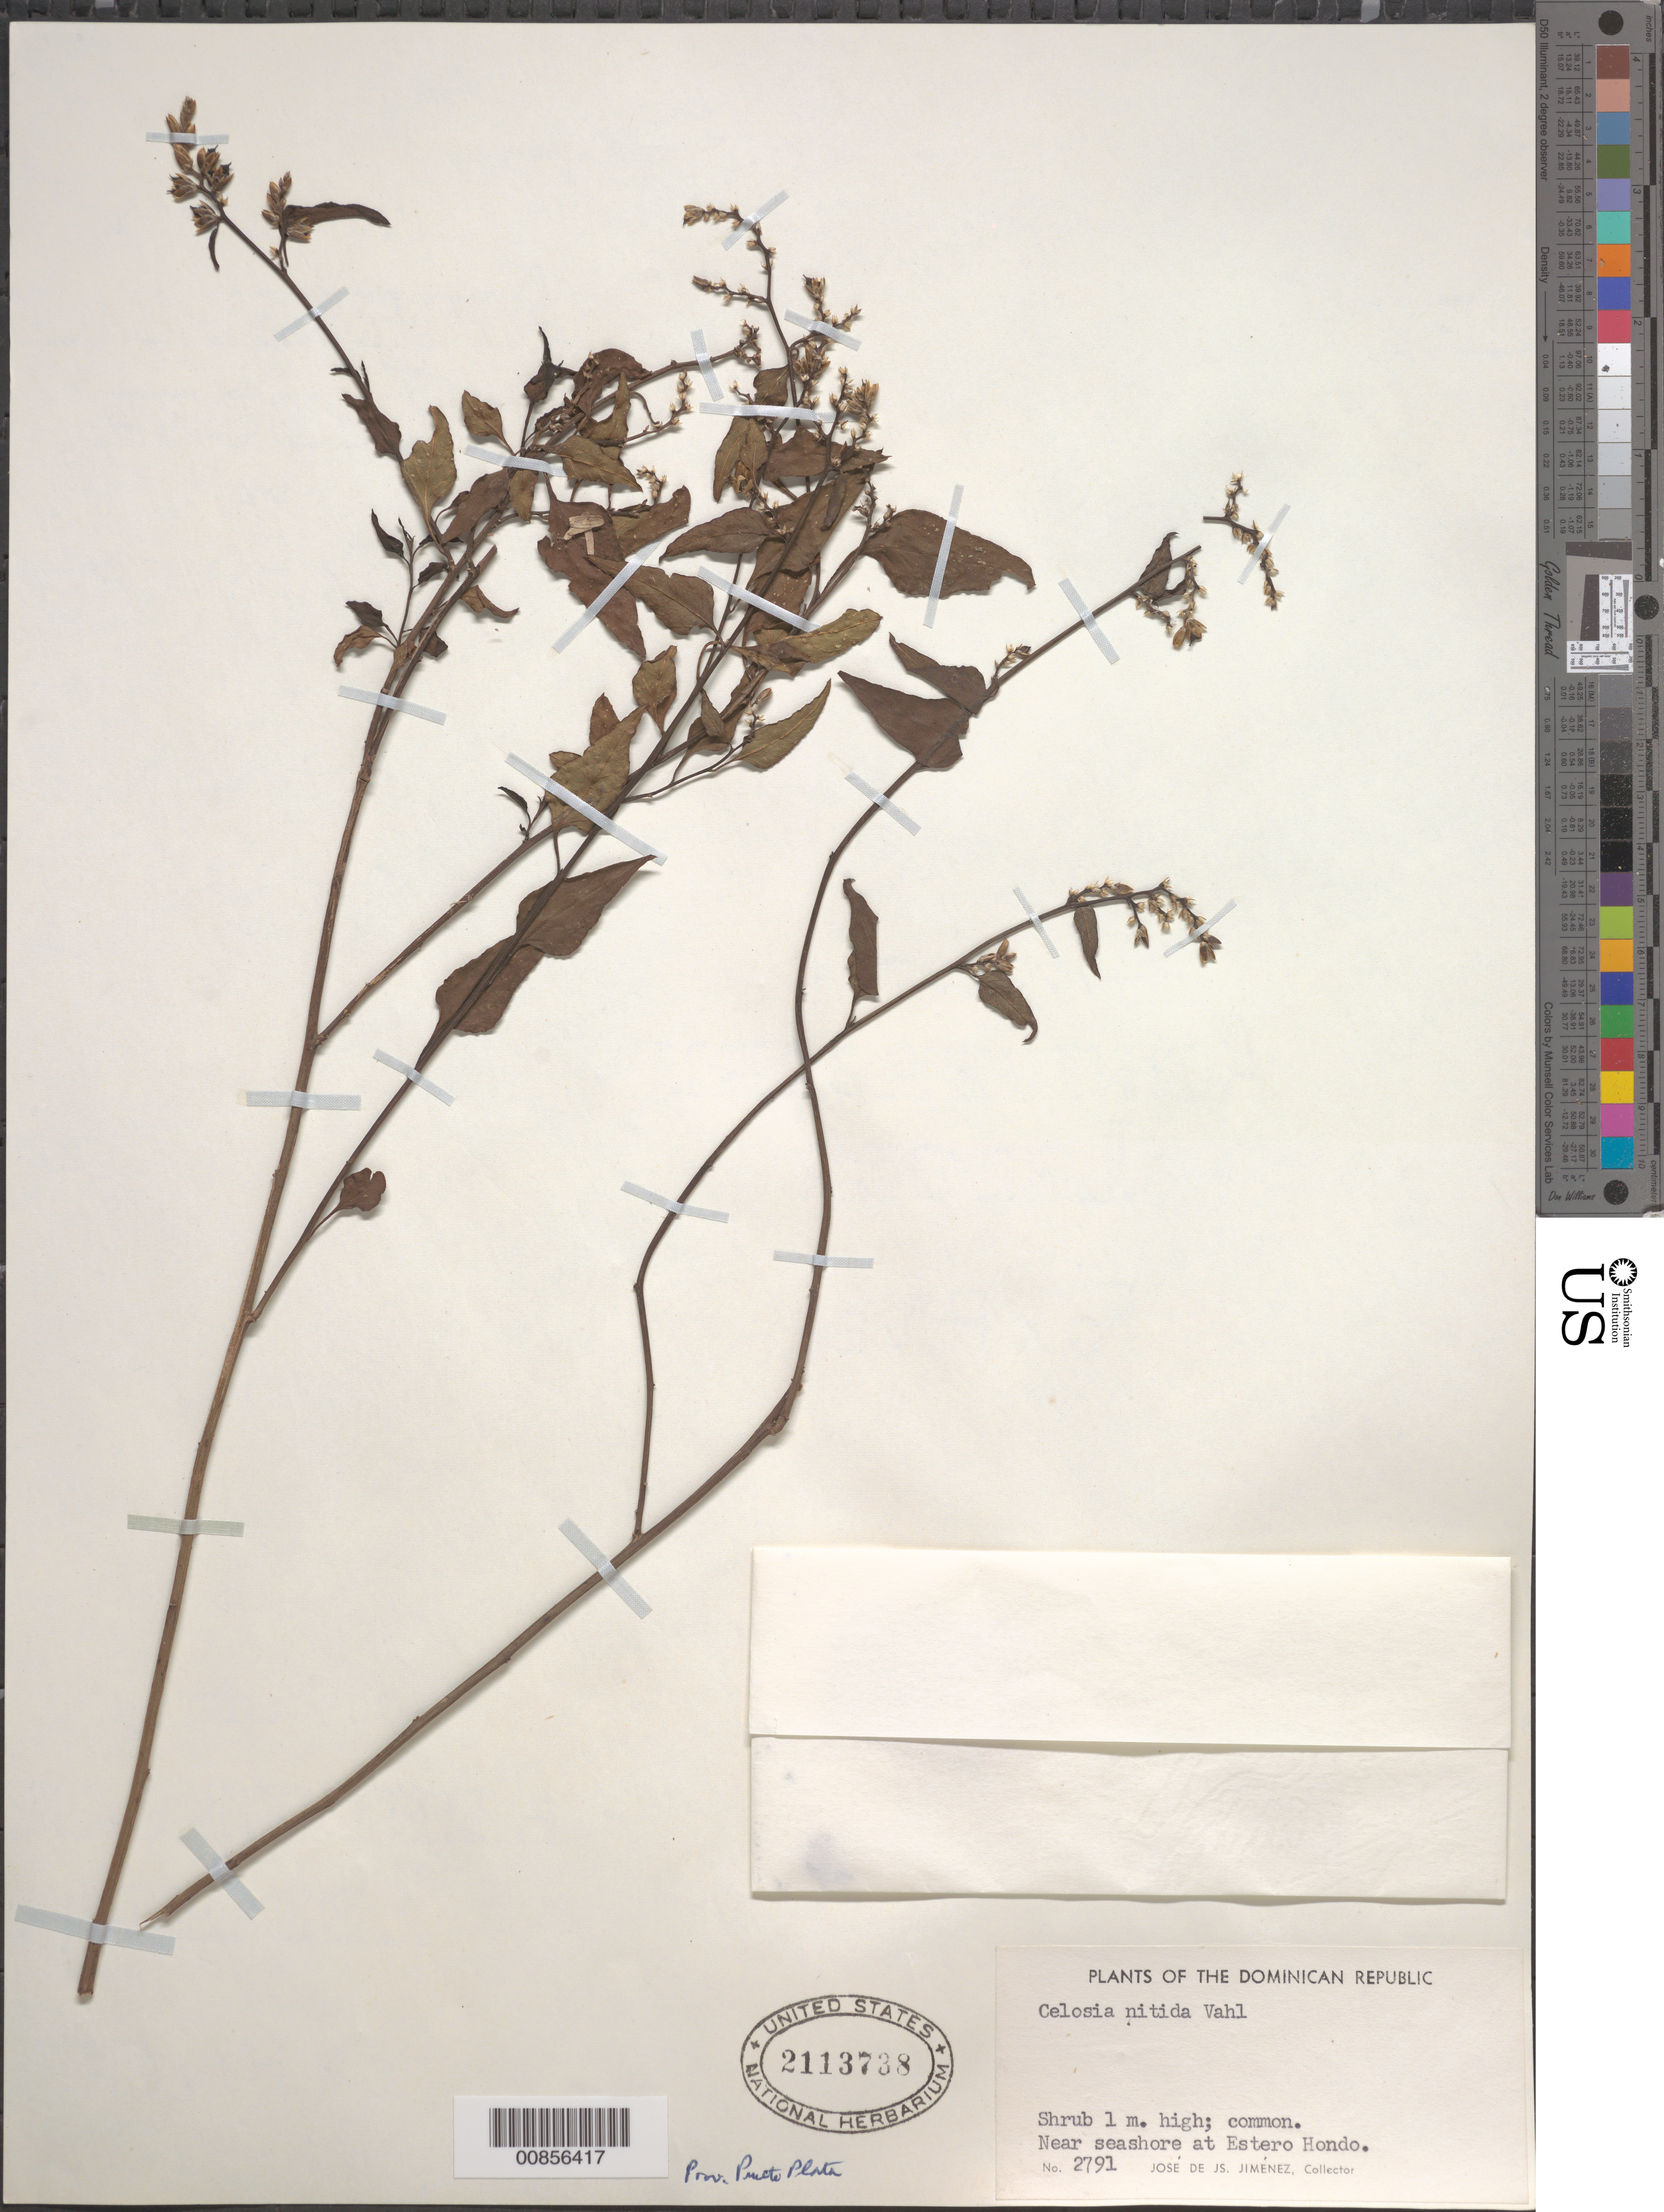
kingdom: Plantae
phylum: Tracheophyta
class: Magnoliopsida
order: Caryophyllales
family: Amaranthaceae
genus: Celosia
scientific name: Celosia nitida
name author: Vahl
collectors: J. J. Jiménez Almonte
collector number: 2791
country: Dominican Republic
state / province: Puerto Plata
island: Hispaniola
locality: Estero Hondo.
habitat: Near seashore.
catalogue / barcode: US 2113738